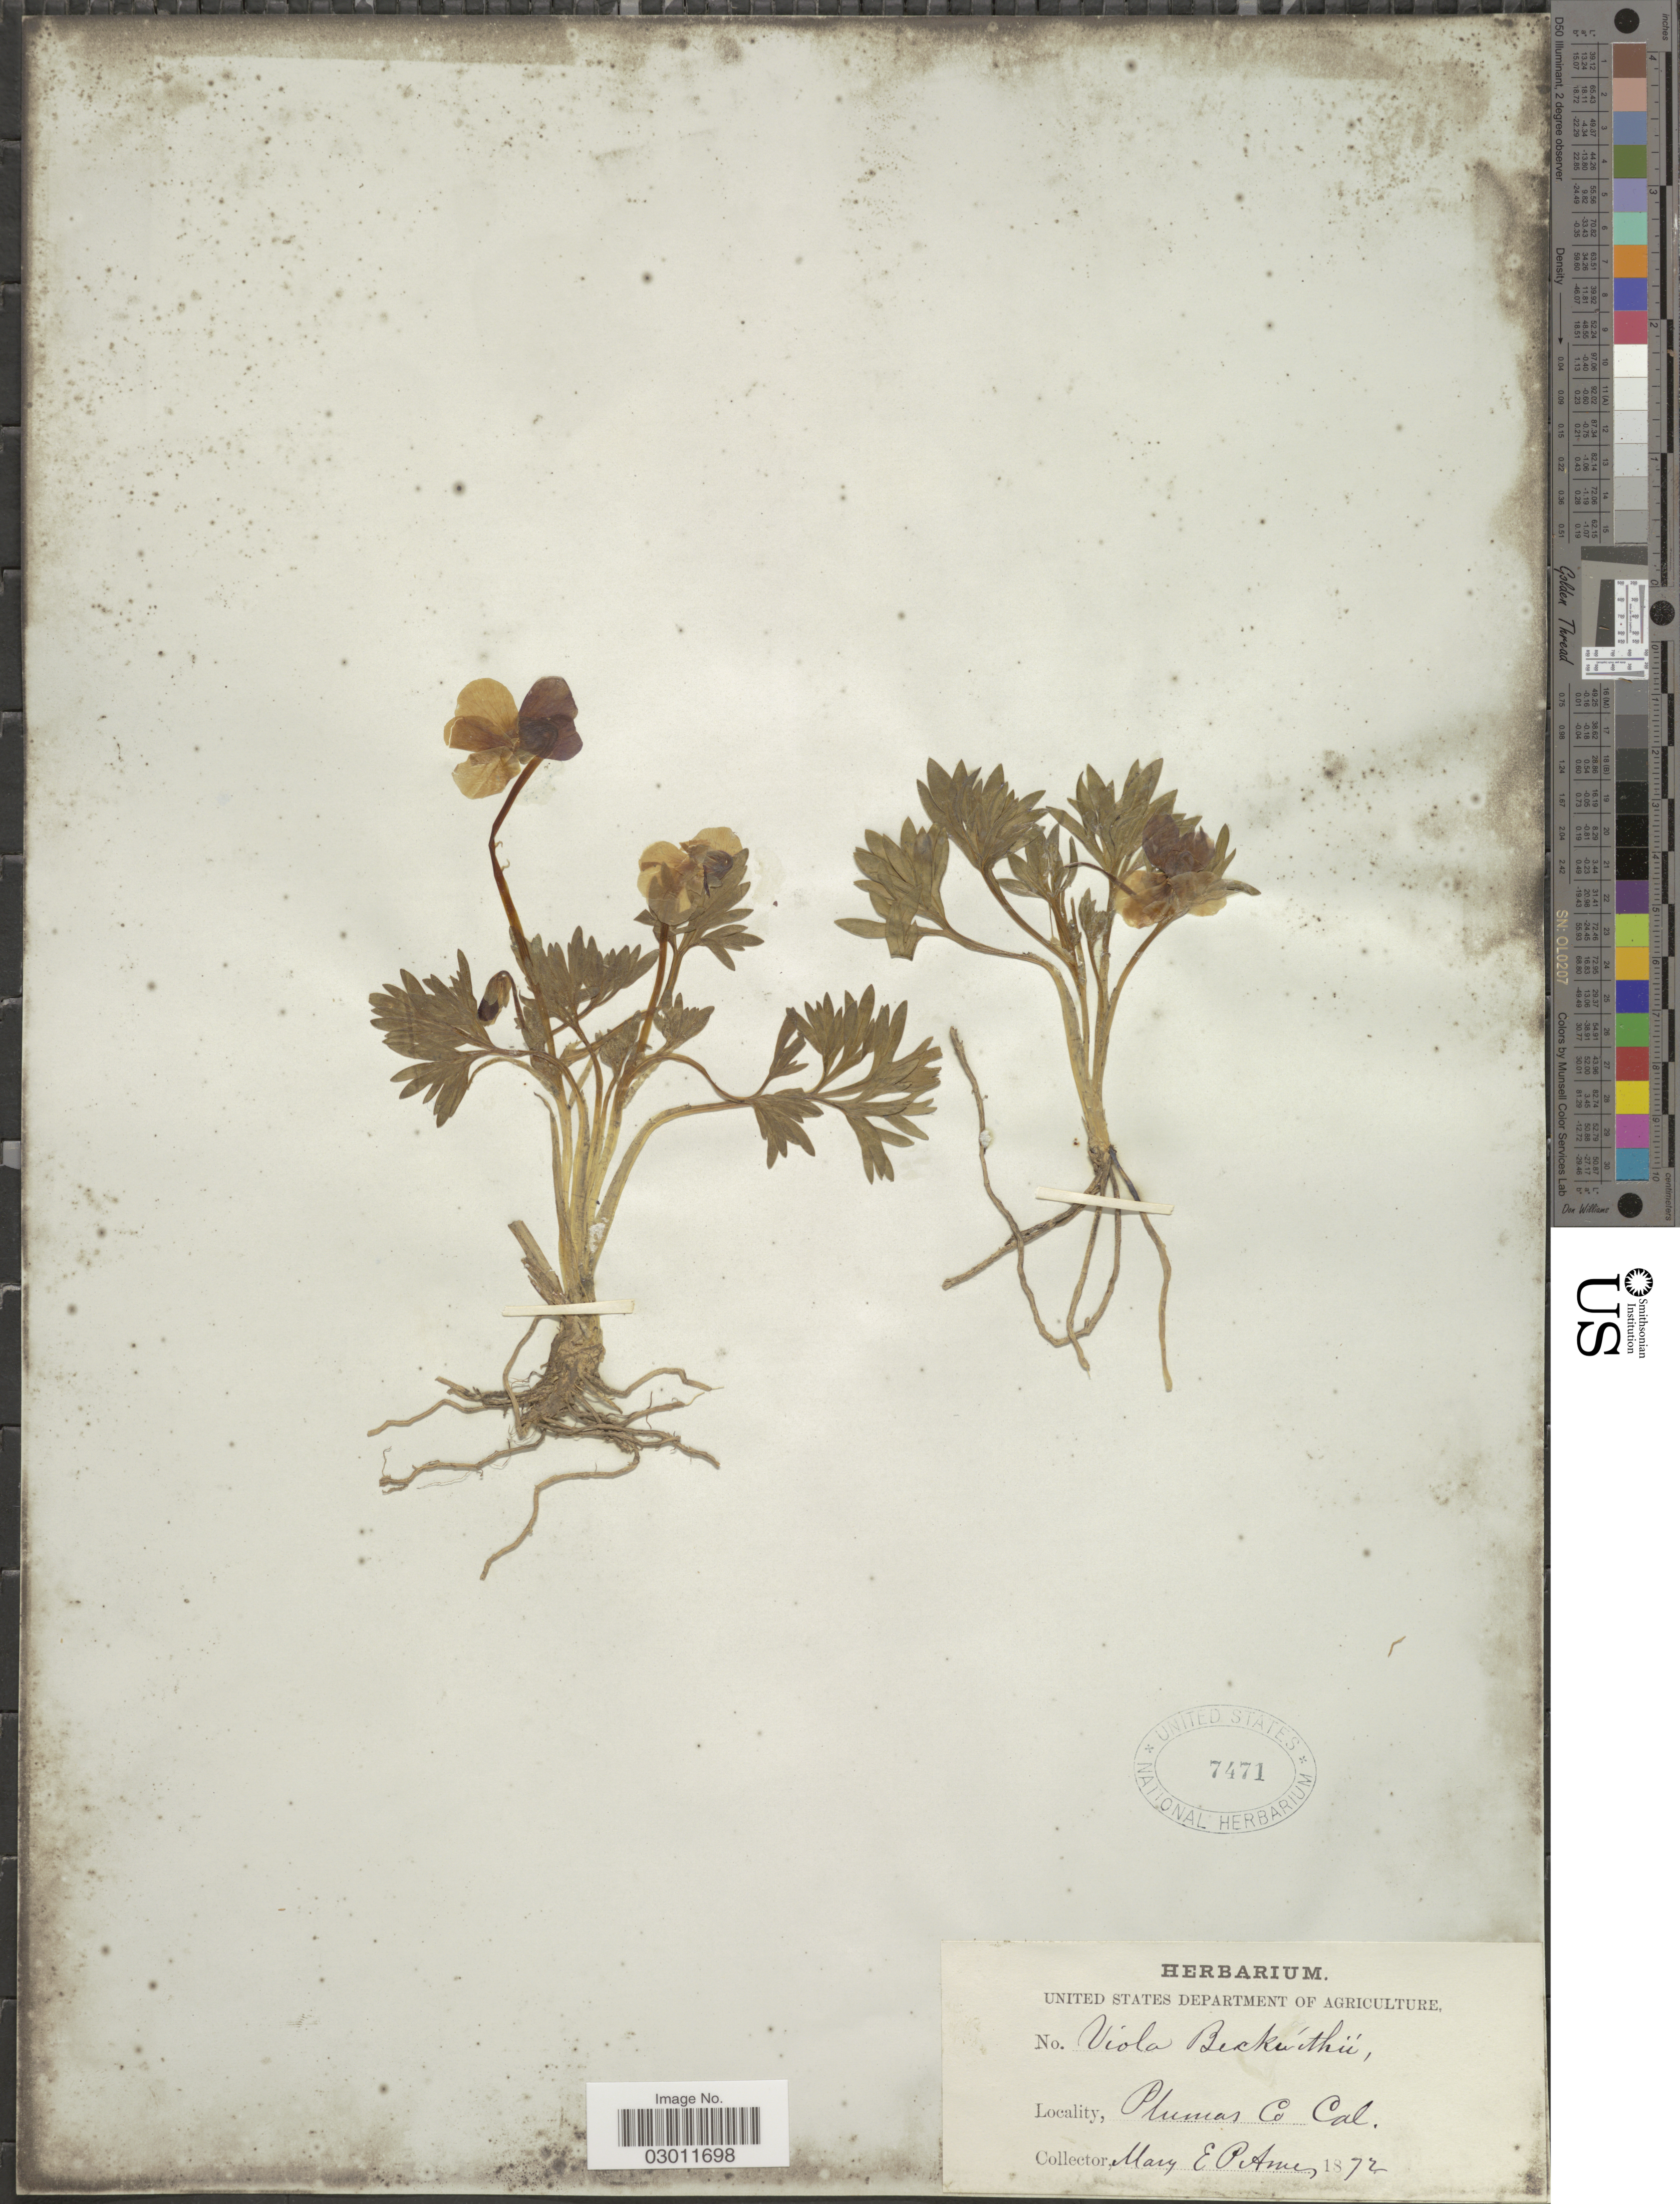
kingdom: Plantae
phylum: Tracheophyta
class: Magnoliopsida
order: Malpighiales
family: Violaceae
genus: Viola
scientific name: Viola beckwithii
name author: Torr.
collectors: M. E. P. Ames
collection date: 1872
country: United States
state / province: California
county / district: Plumas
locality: Plumas Co.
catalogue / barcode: US 7471